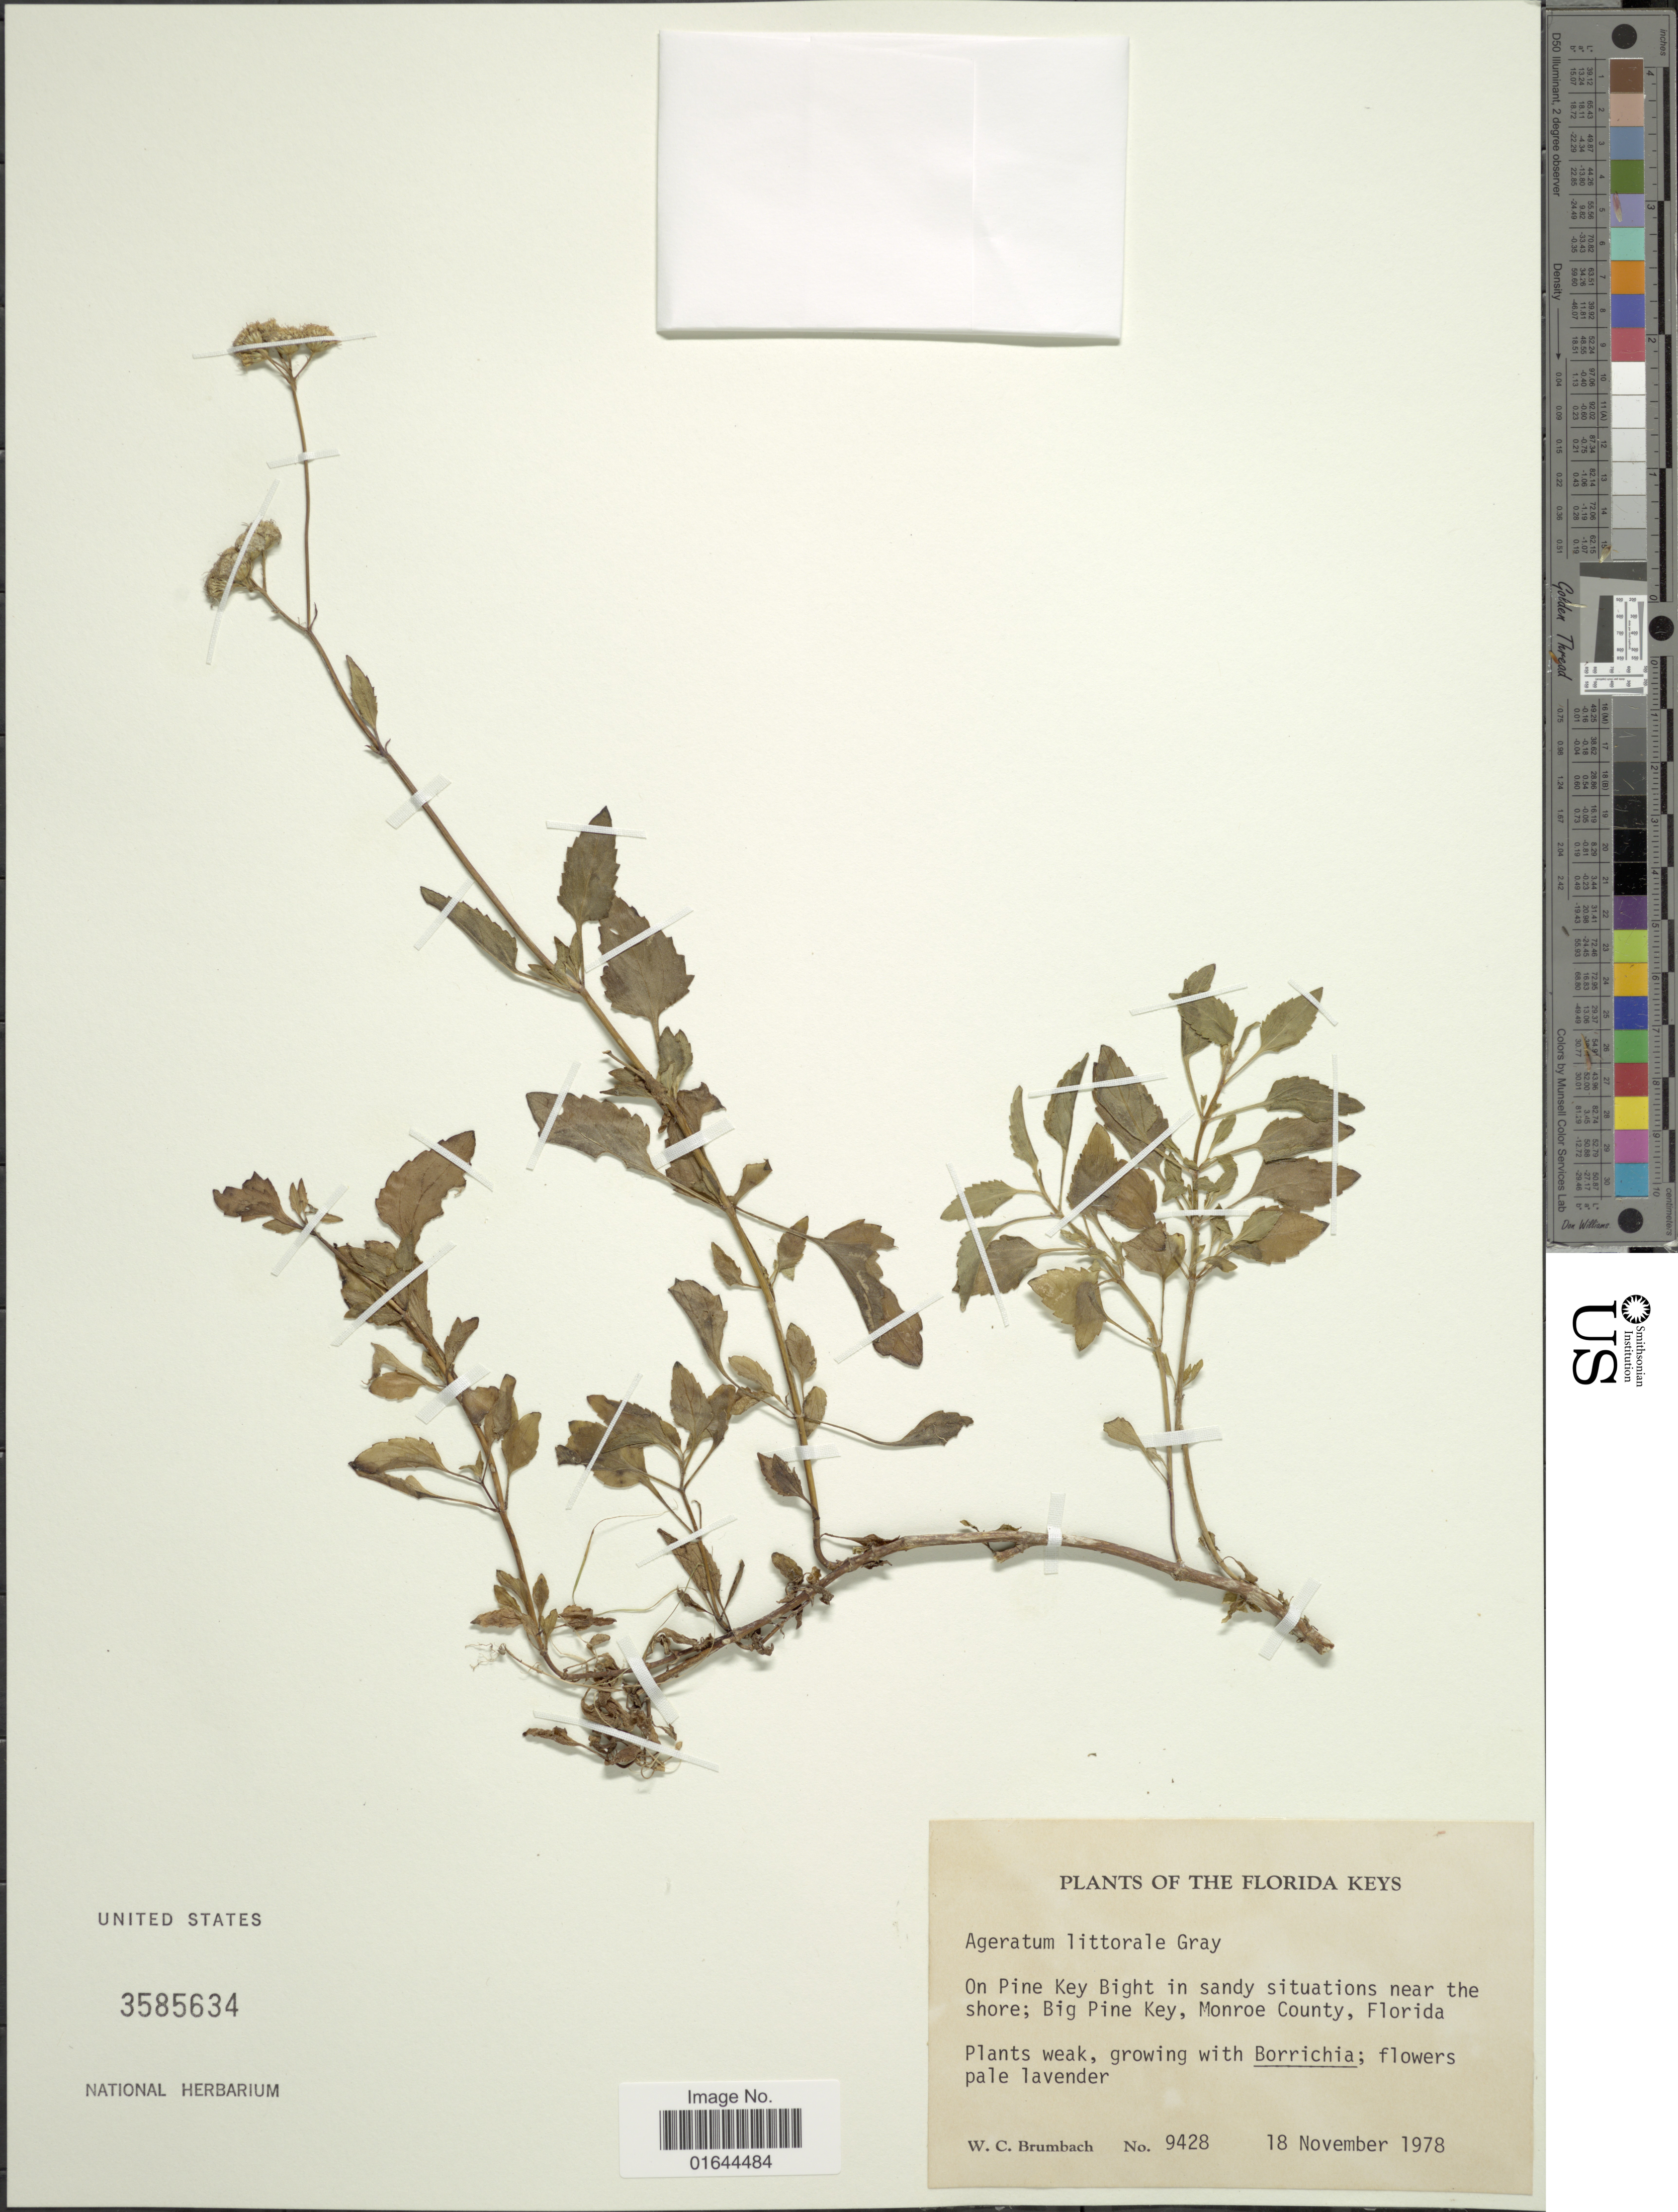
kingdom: Plantae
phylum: Tracheophyta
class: Magnoliopsida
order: Asterales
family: Asteraceae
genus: Ageratum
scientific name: Ageratum littorale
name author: A. Gray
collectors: W. C. Brumbach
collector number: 9428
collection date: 1978-11-18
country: United States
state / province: Florida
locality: The Florida Keys. On Pine Key Bight in sandy situations near the shore; Big Pine Key, Monroe County, Florida.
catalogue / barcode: US 3585634